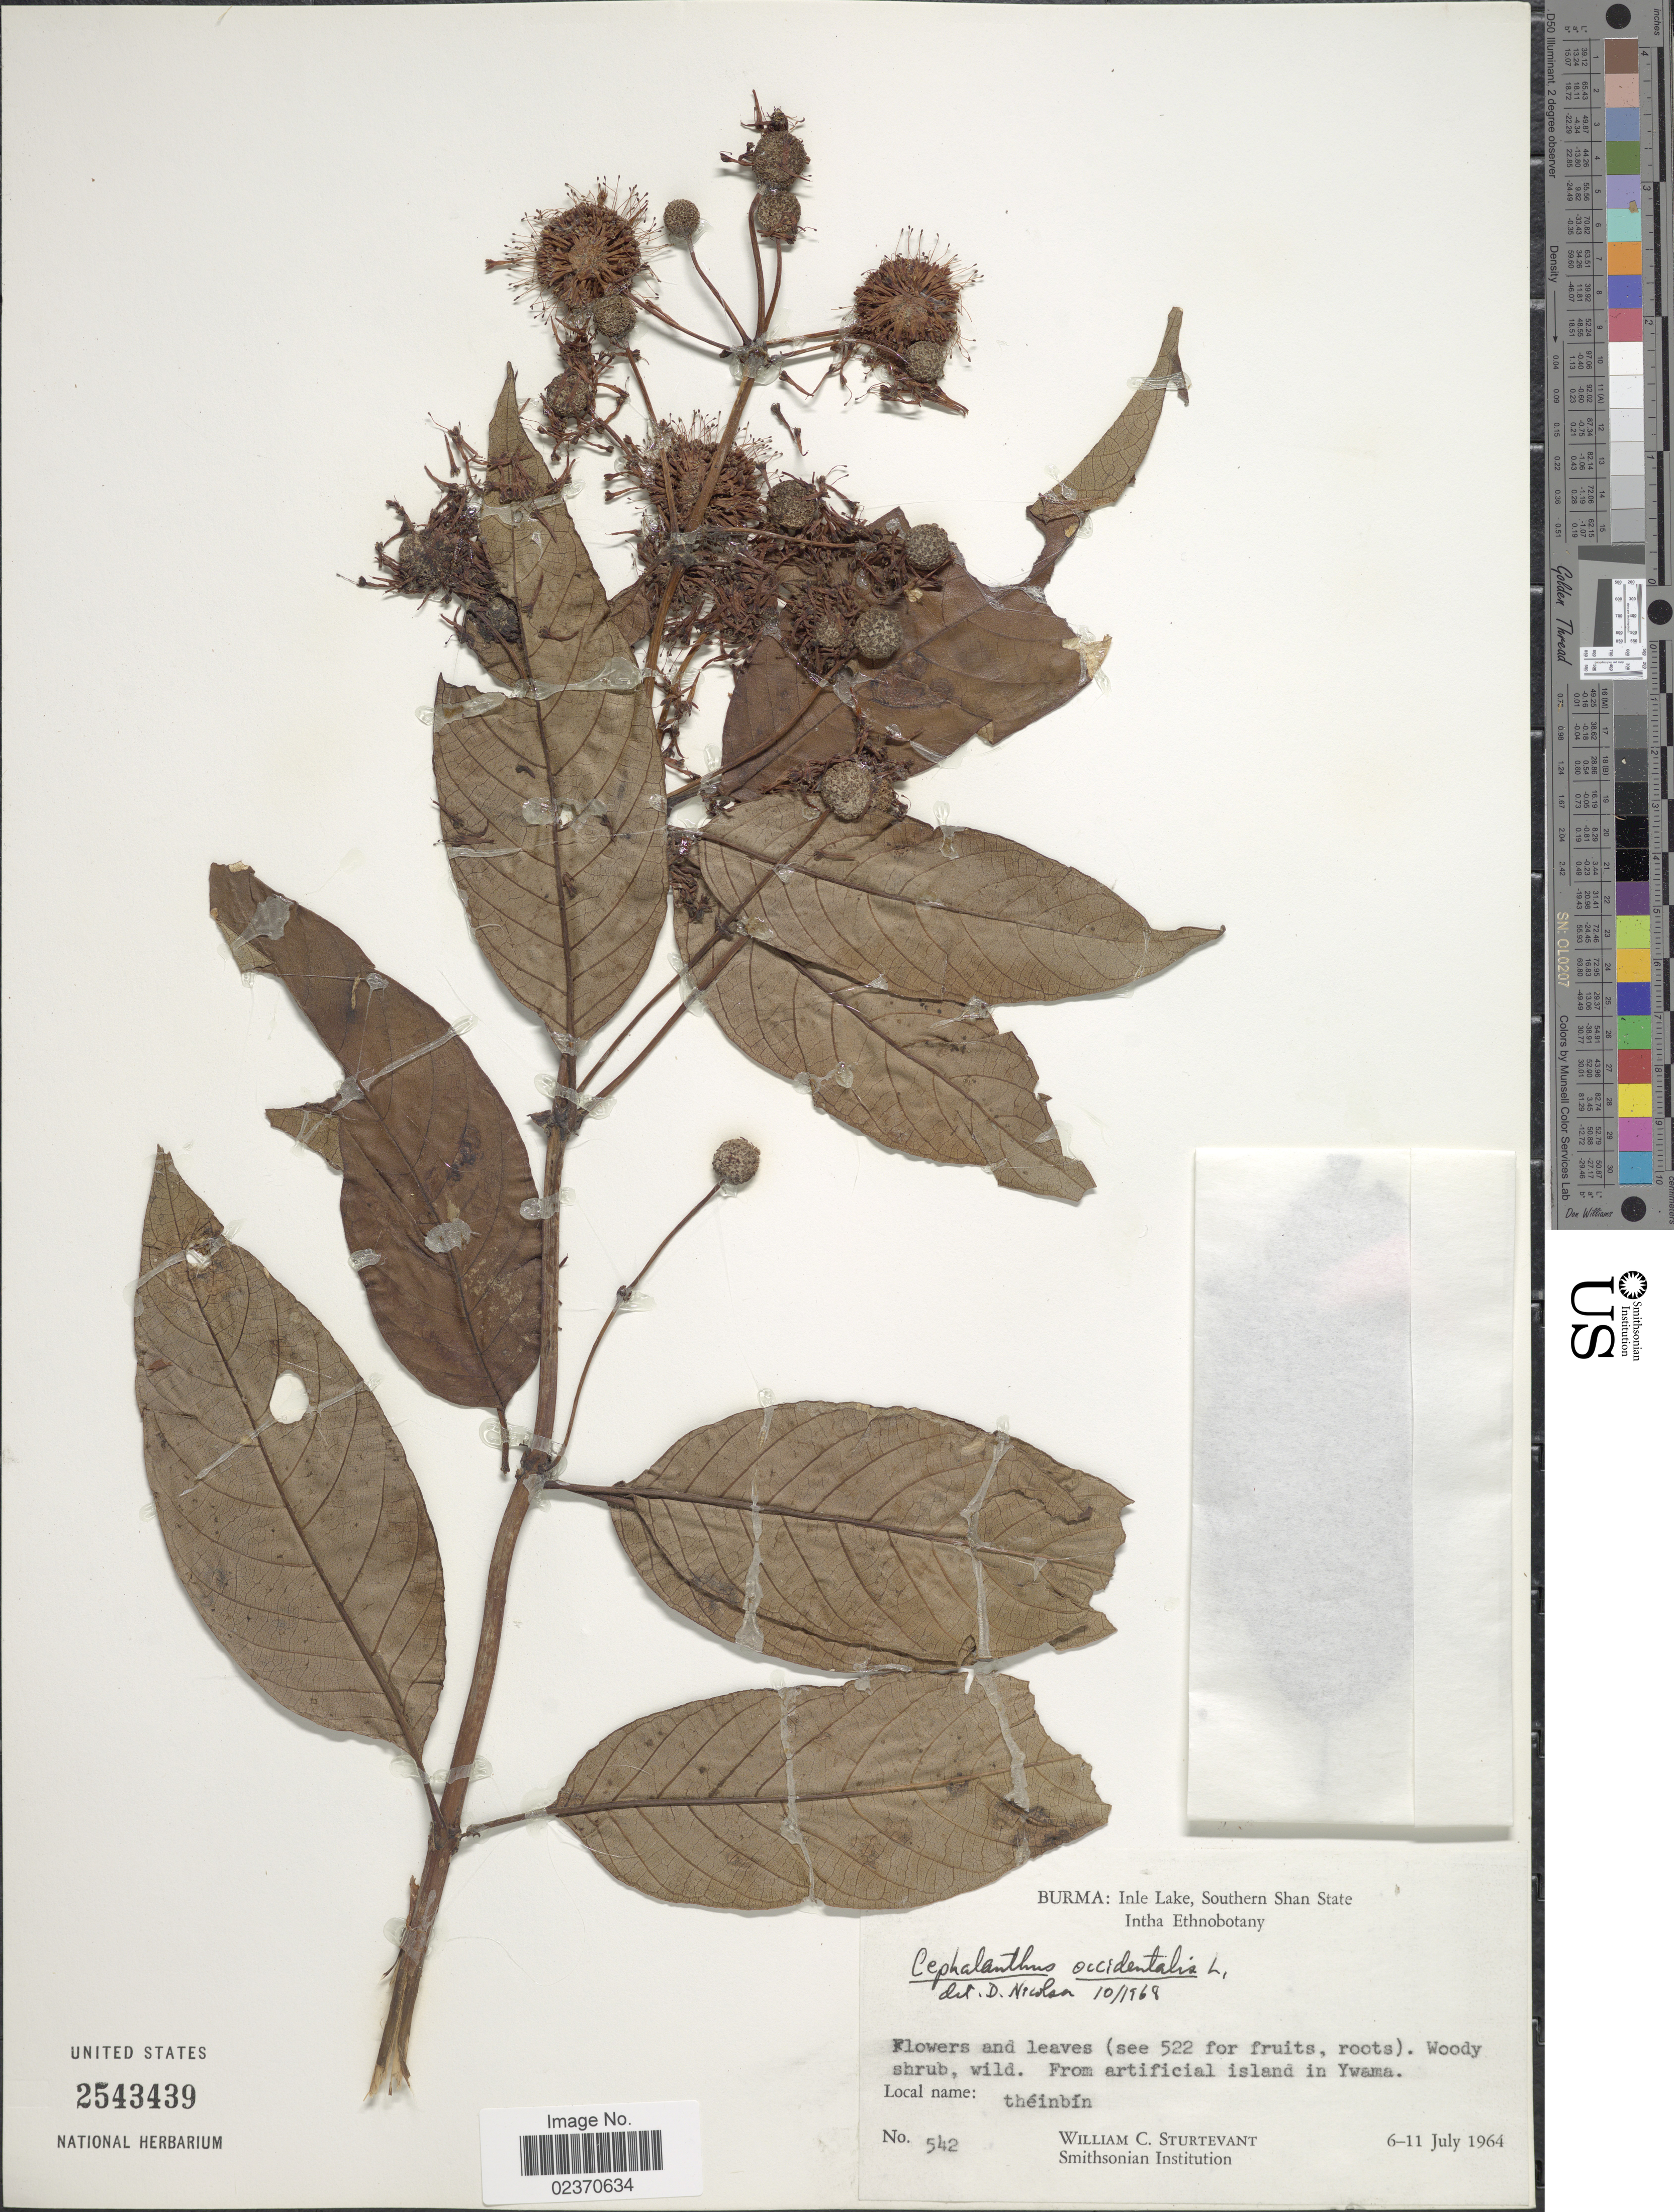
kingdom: Plantae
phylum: Tracheophyta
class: Magnoliopsida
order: Gentianales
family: Rubiaceae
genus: Cephalanthus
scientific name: Cephalanthus occidentalis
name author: L.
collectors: W. Sturtevant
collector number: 542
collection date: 1964-07-06/1964-07-11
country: Myanmar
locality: Burma: Inle Lake, Southern Shan State, Artificial island in Ywama.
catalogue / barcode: US 2543439